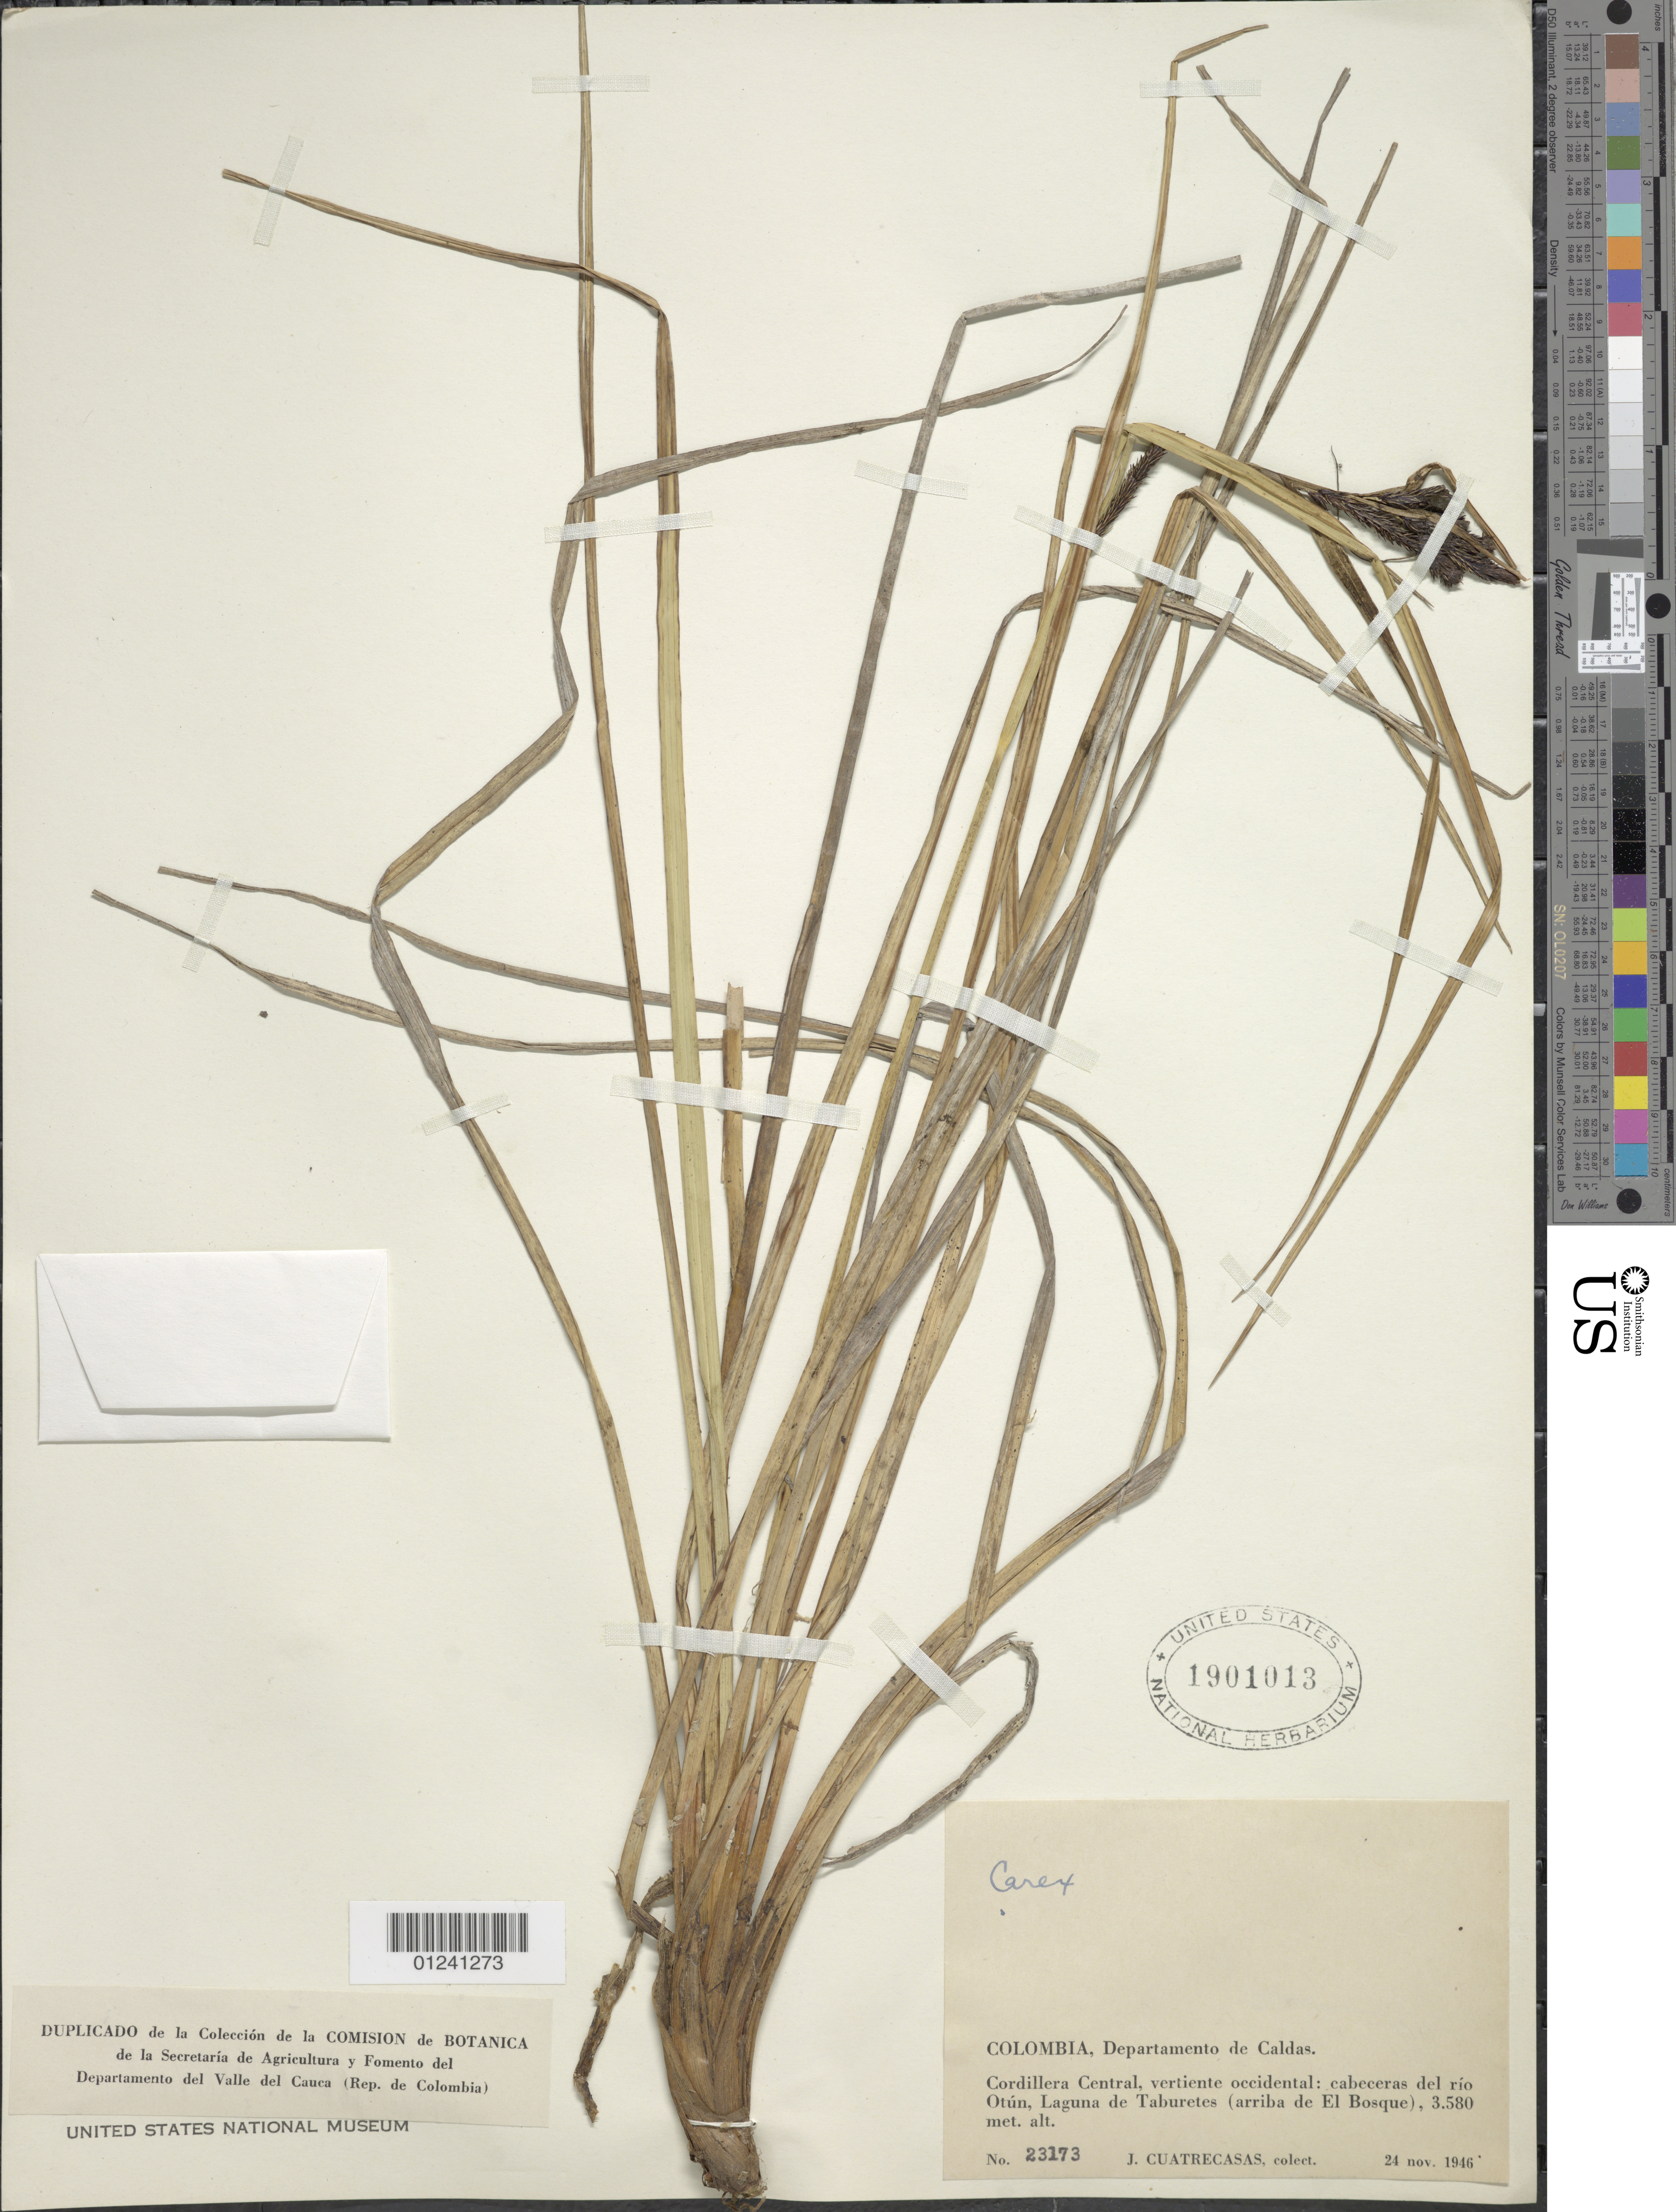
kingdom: Plantae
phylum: Tracheophyta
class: Liliopsida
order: Poales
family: Cyperaceae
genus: Carex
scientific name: Carex sp.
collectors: J. Cuatrecasas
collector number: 23173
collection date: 1946-11-24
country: Colombia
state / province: Caldas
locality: Cordillera Central, vertiente occidental: cabeceras del río Otun, Laguna de Taburetes (arriba de El Bosque)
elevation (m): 3580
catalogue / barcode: US 1901013